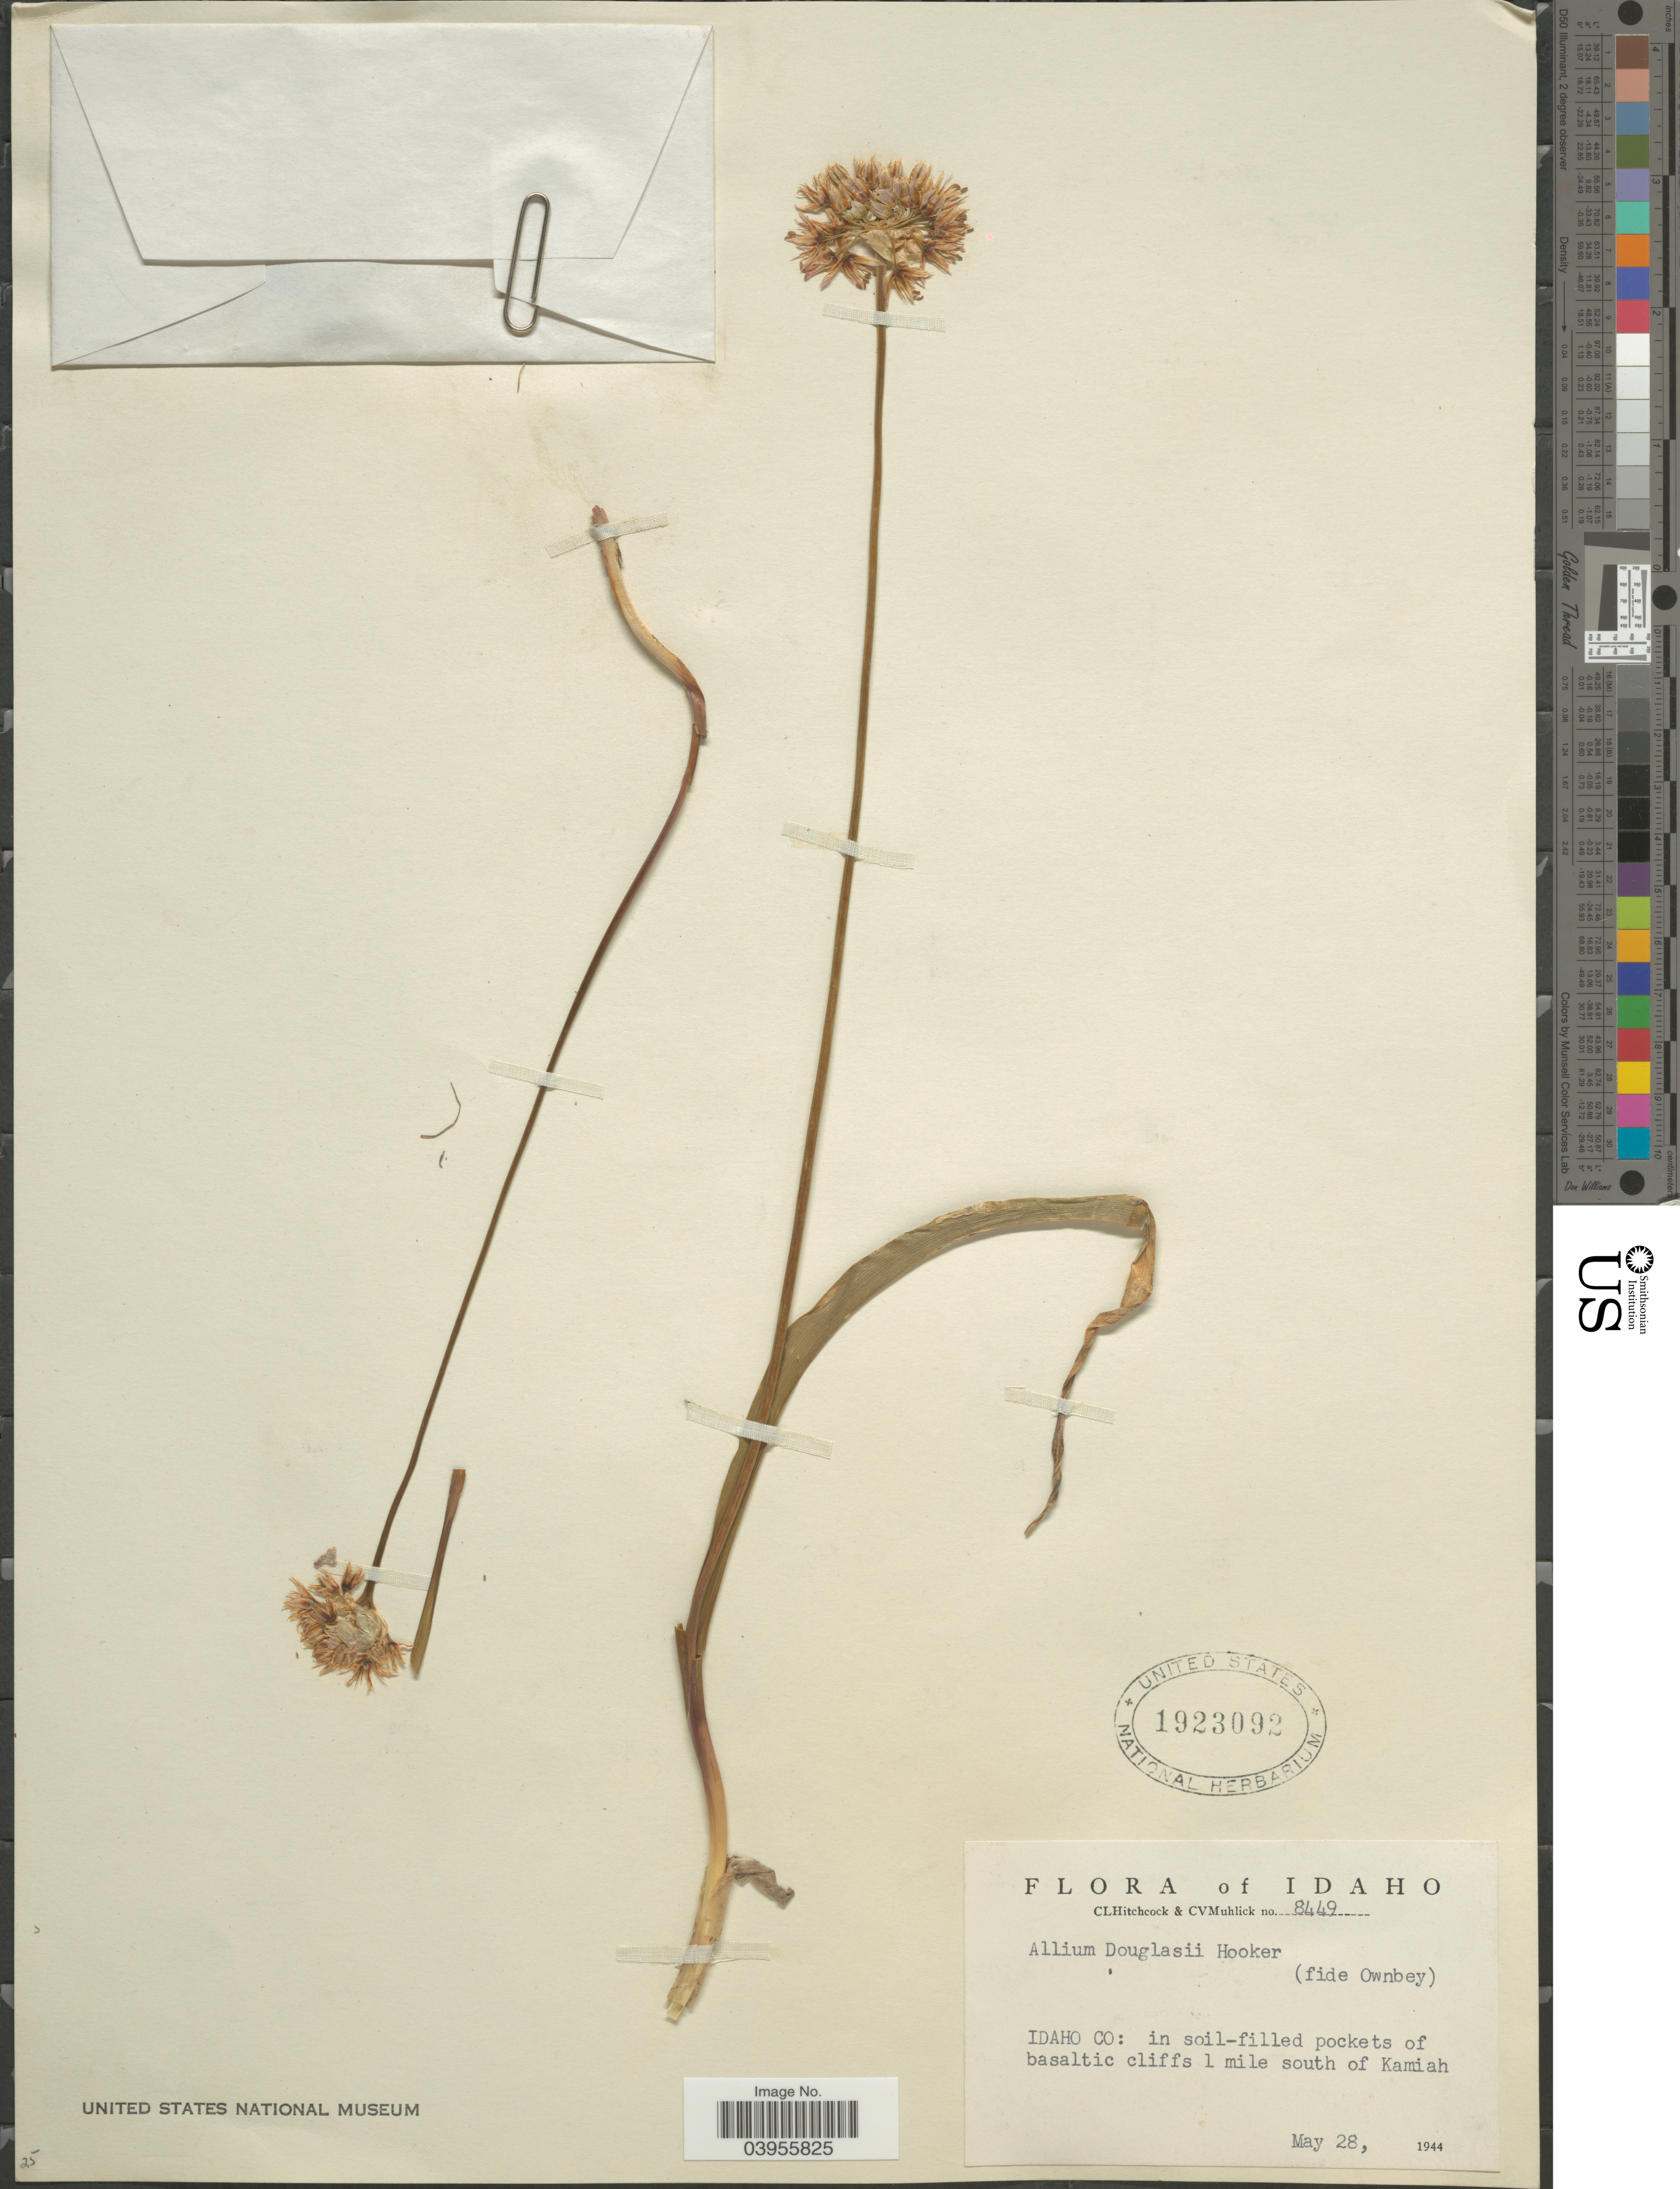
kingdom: Plantae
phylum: Tracheophyta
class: Liliopsida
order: Asparagales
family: Amaryllidaceae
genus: Allium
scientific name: Allium douglasii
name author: Hook.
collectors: C. L. Hitchcock & C. V. Muhlick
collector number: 8449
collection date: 1944-05-28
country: United States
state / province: Idaho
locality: Idaho Co: in soil-filled pockets of basaltic cliffs 1 mile south of Kamiah.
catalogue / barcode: US 1923092